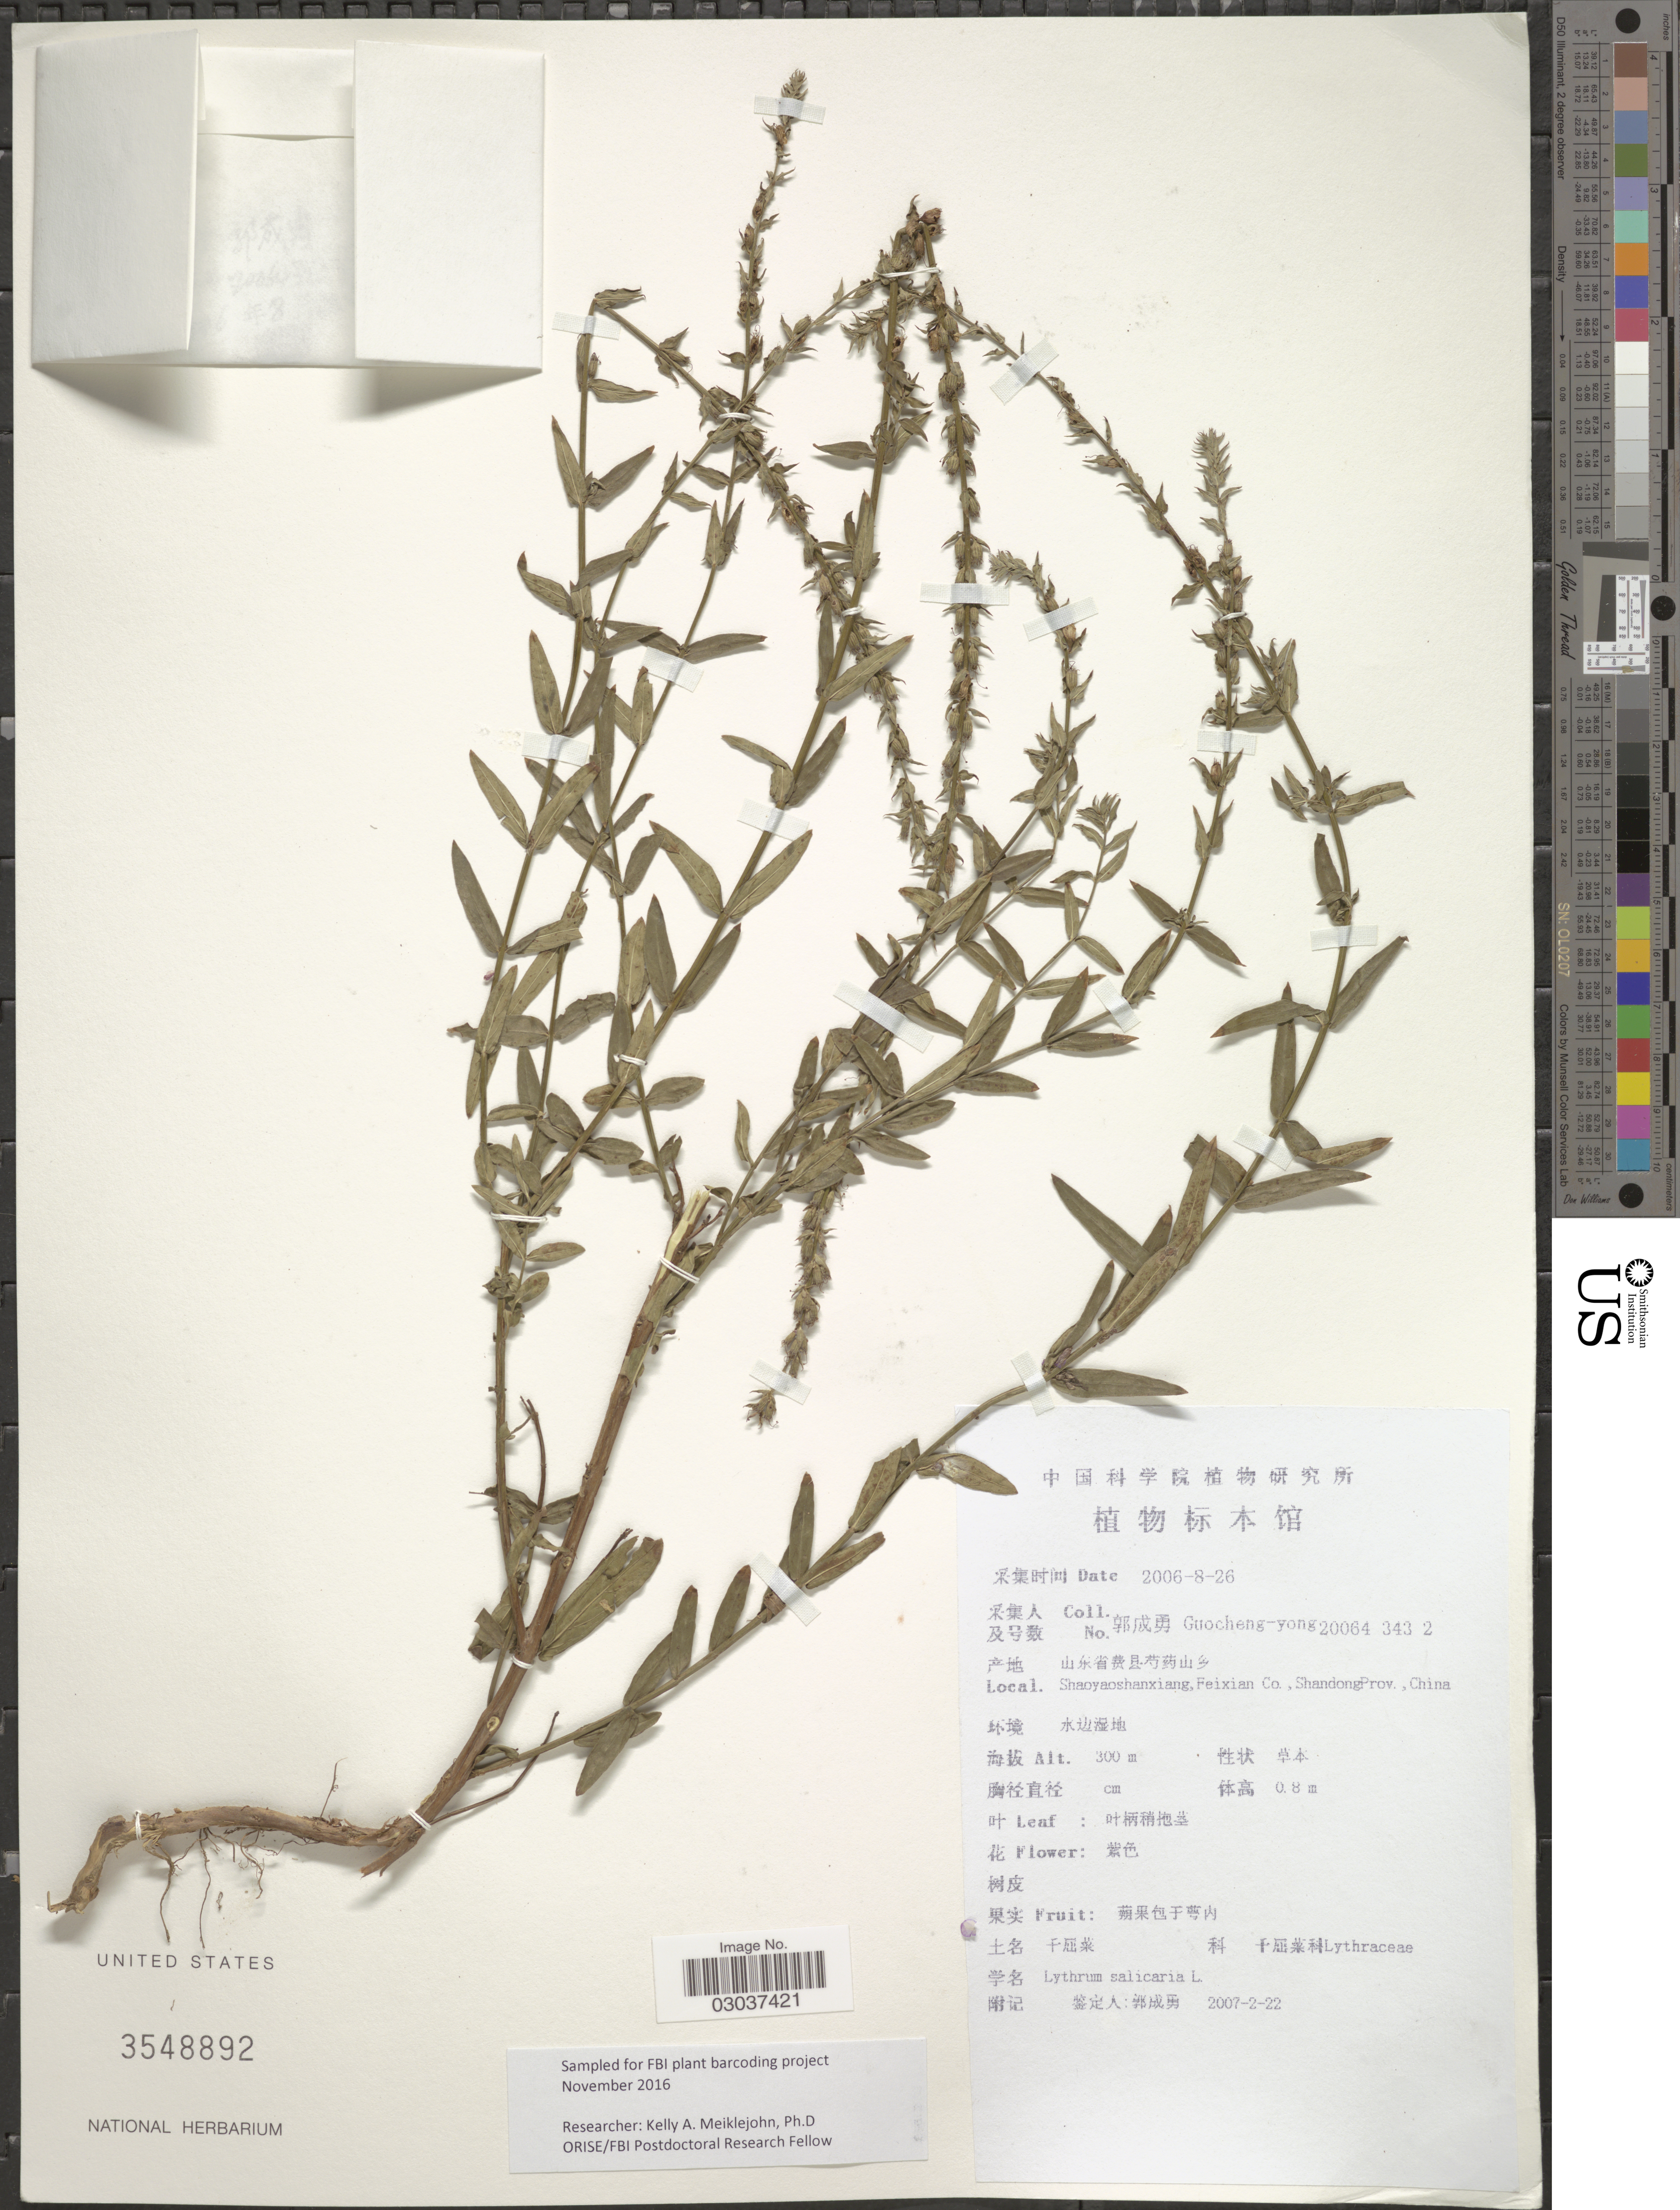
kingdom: Plantae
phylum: Tracheophyta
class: Magnoliopsida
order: Myrtales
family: Lythraceae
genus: Lythrum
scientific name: Lythrum salicaria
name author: L.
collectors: Guo cheng-yong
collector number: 20064 343 2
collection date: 2006-08-26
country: China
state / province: Shandong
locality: Shaoyaoshanxiang, Feixian Co.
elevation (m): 300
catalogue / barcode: US 3548892